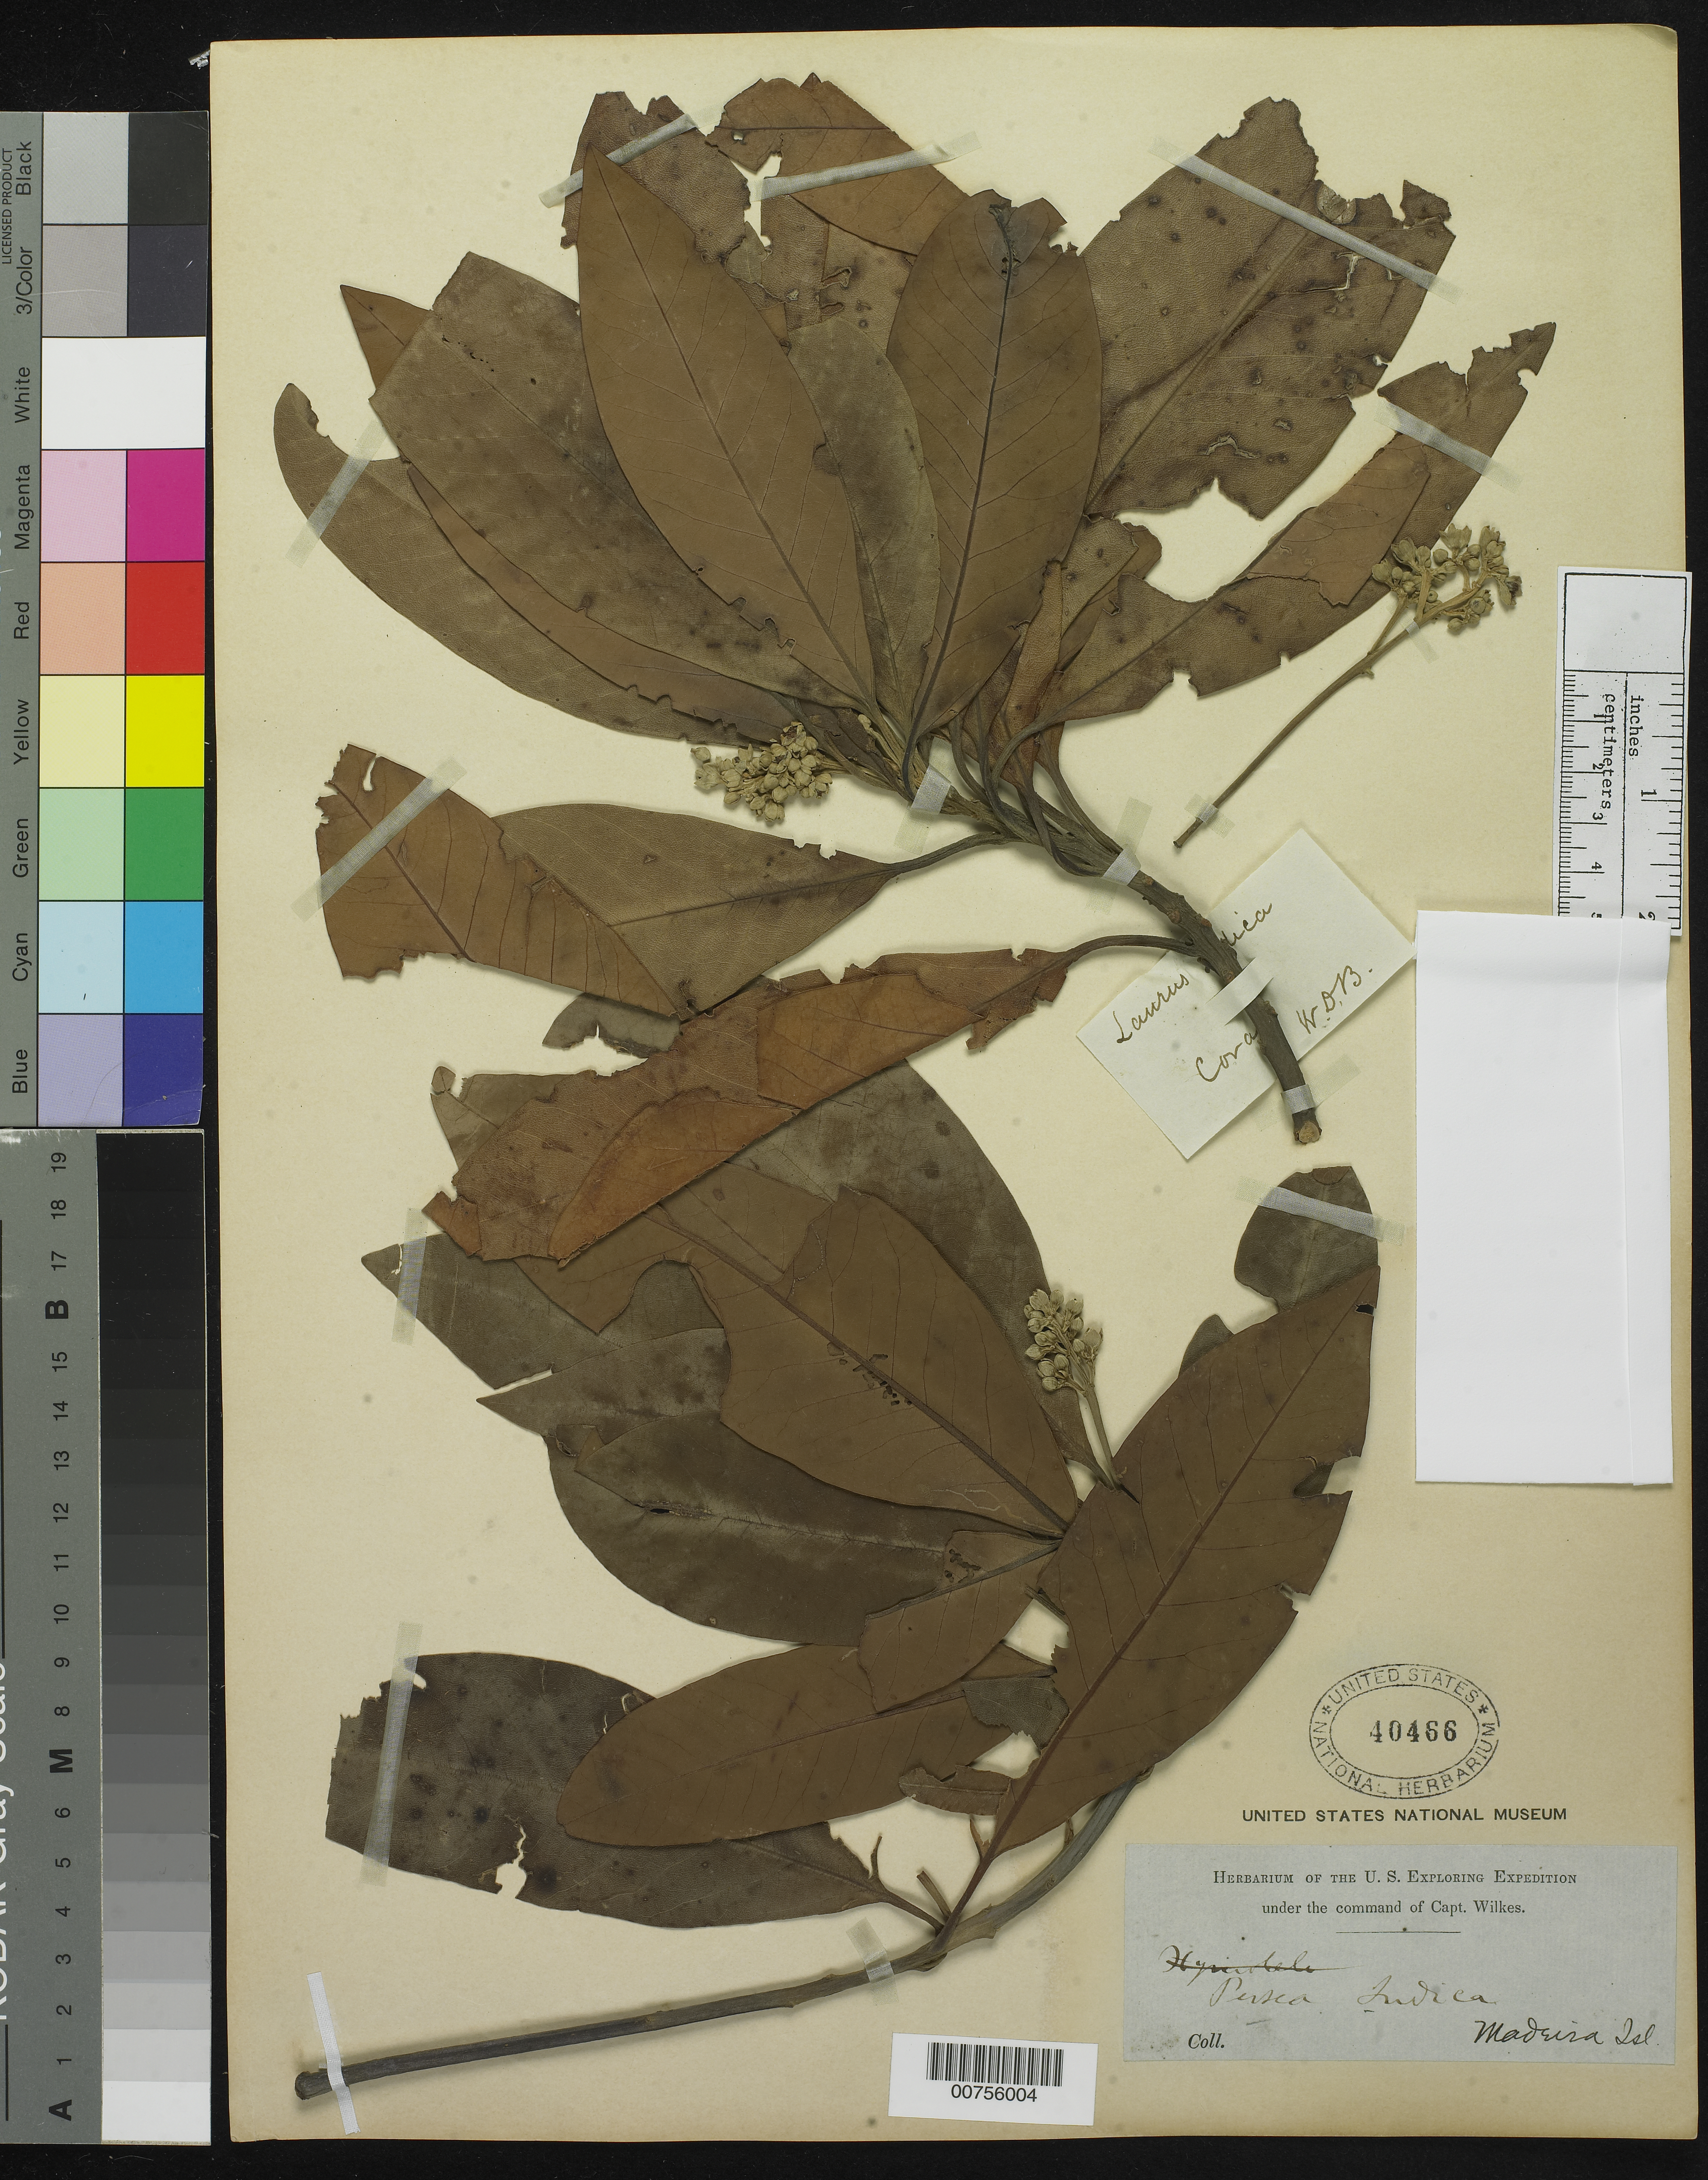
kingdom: Plantae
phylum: Tracheophyta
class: Magnoliopsida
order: Laurales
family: Lauraceae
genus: Persea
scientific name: Persea indica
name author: Spreng.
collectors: Wilkes Explor. Exped.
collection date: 1838/1842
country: Portugal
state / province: Madeira (Aut. Reg.)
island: Madeira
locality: Funchal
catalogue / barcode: US 40466